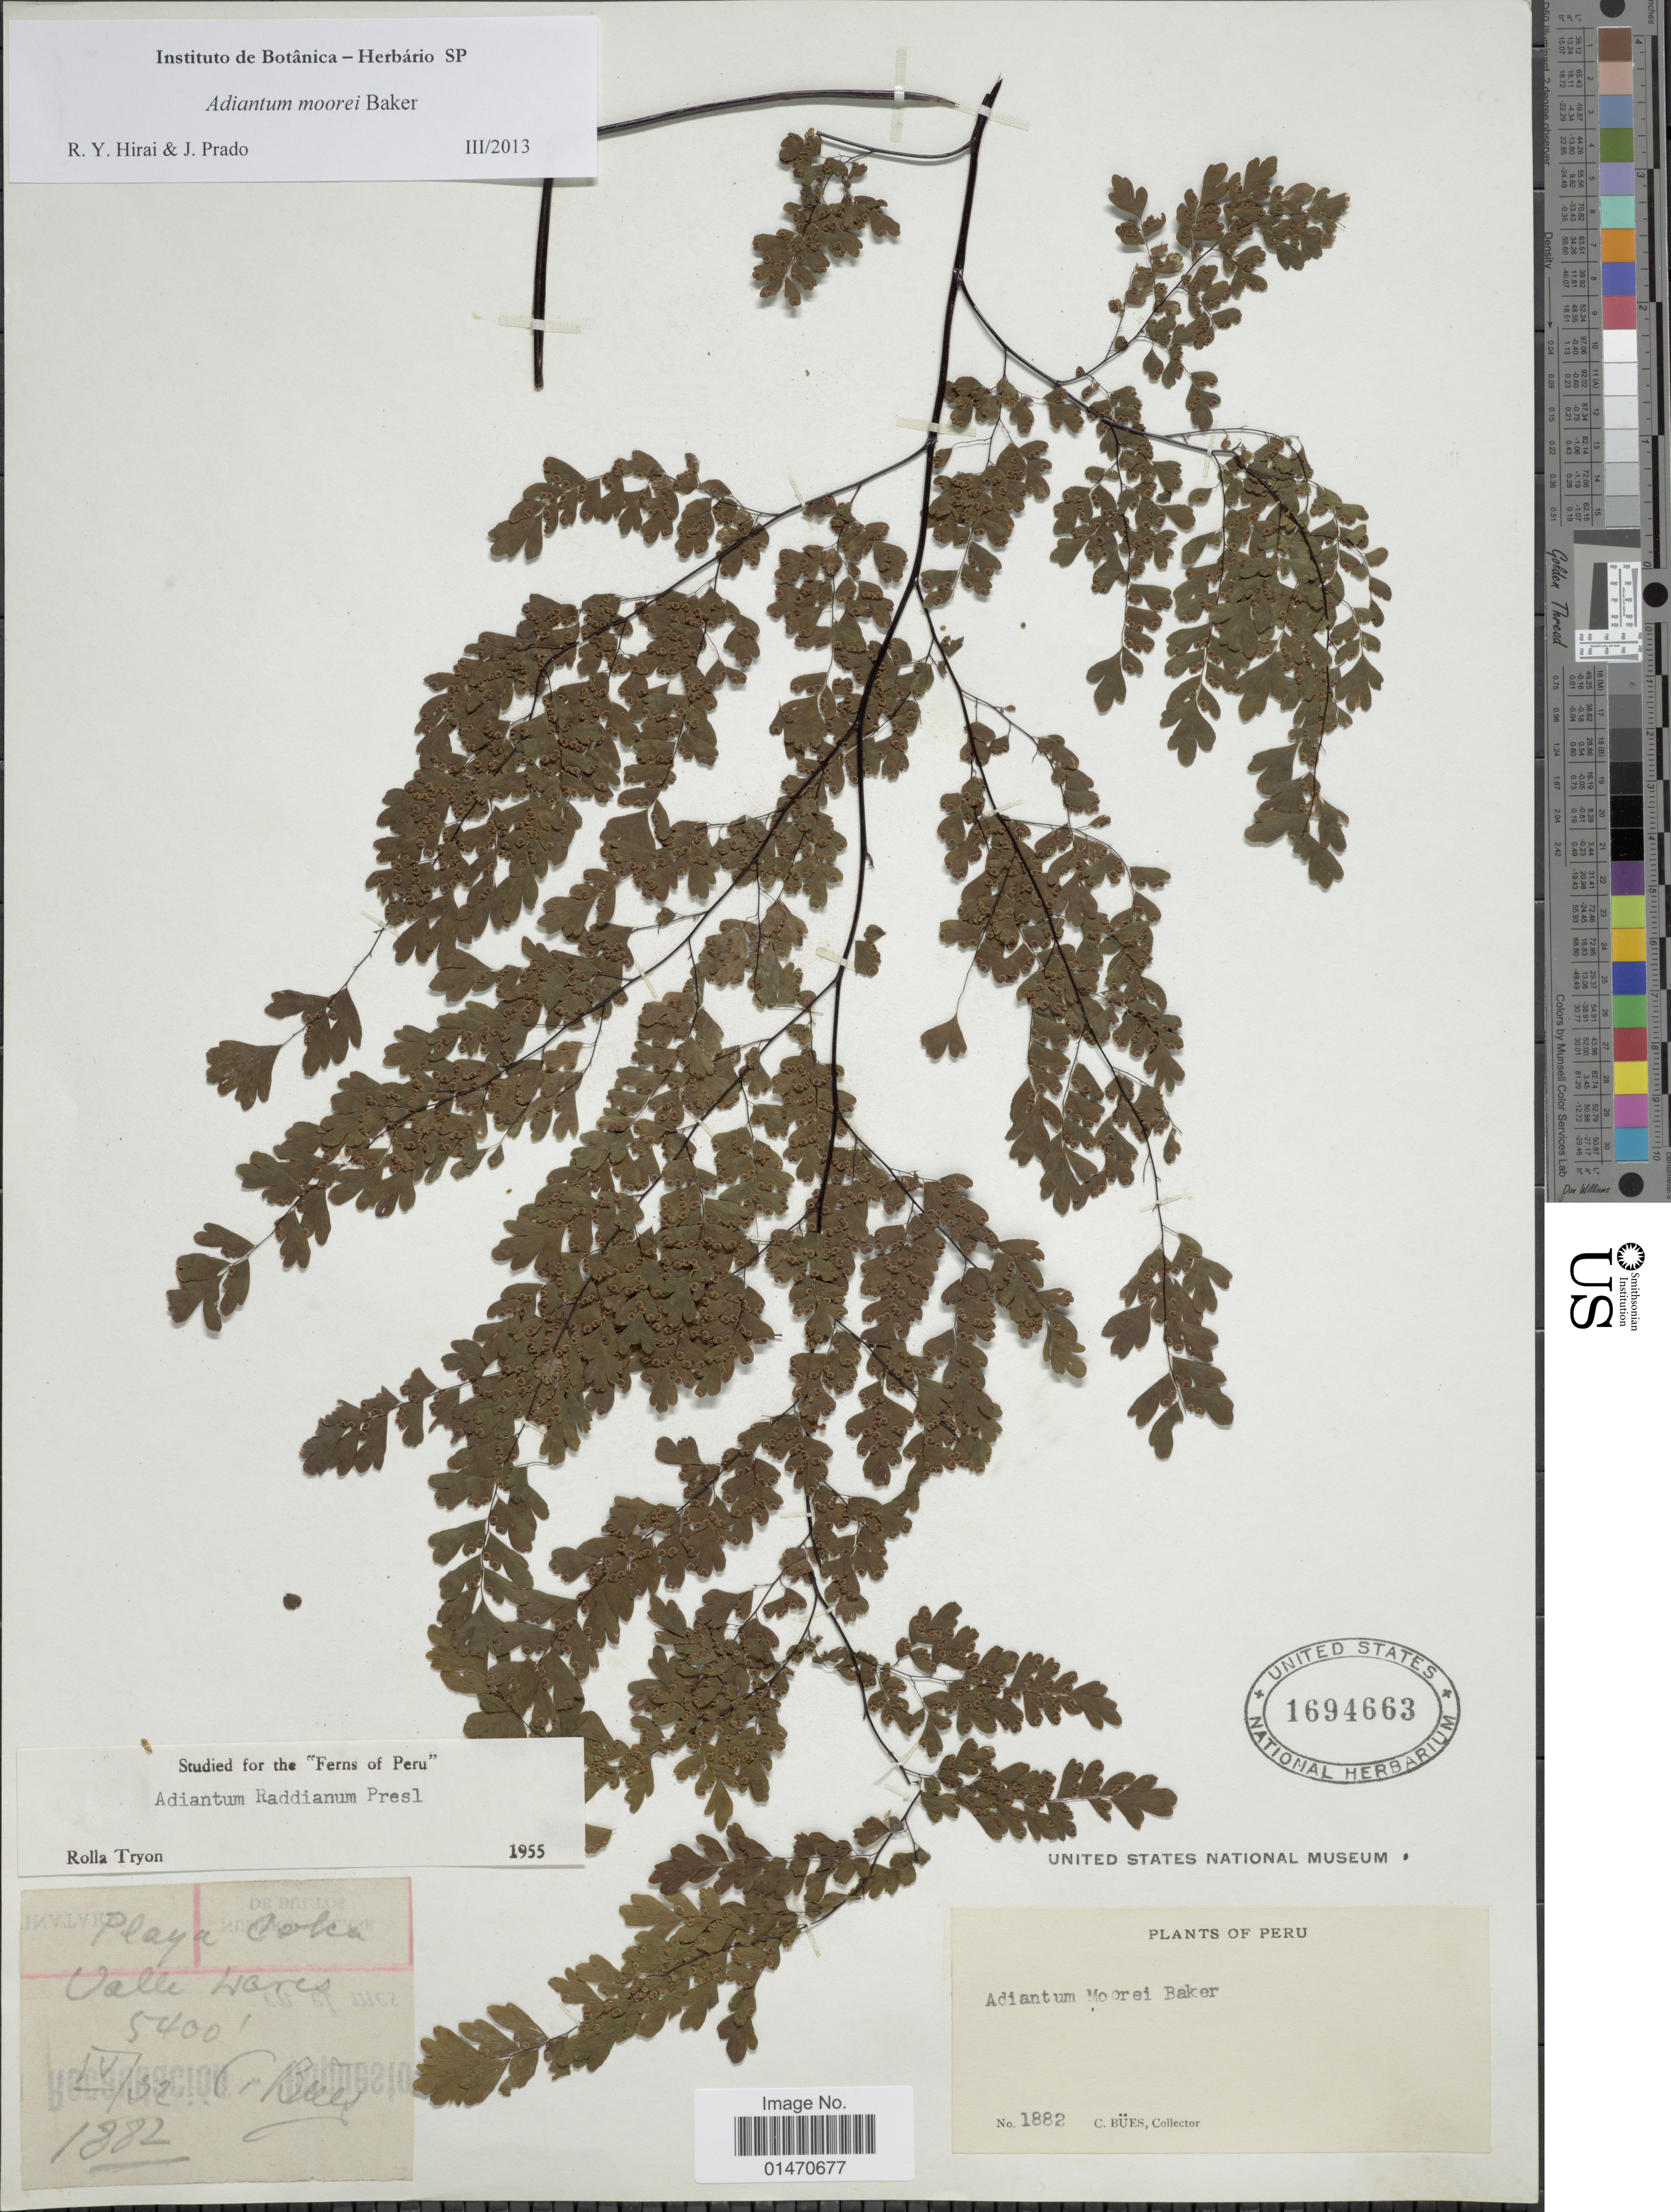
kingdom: Plantae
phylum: Tracheophyta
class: Polypodiopsida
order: Polypodiales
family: Pteridaceae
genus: Adiantum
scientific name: Adiantum moorei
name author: Baker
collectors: C. Bues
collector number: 1882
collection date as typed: Transcribed d/m/y: /4/32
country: Peru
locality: Playa Colca, Valle Lares.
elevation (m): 1646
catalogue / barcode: US 1694663